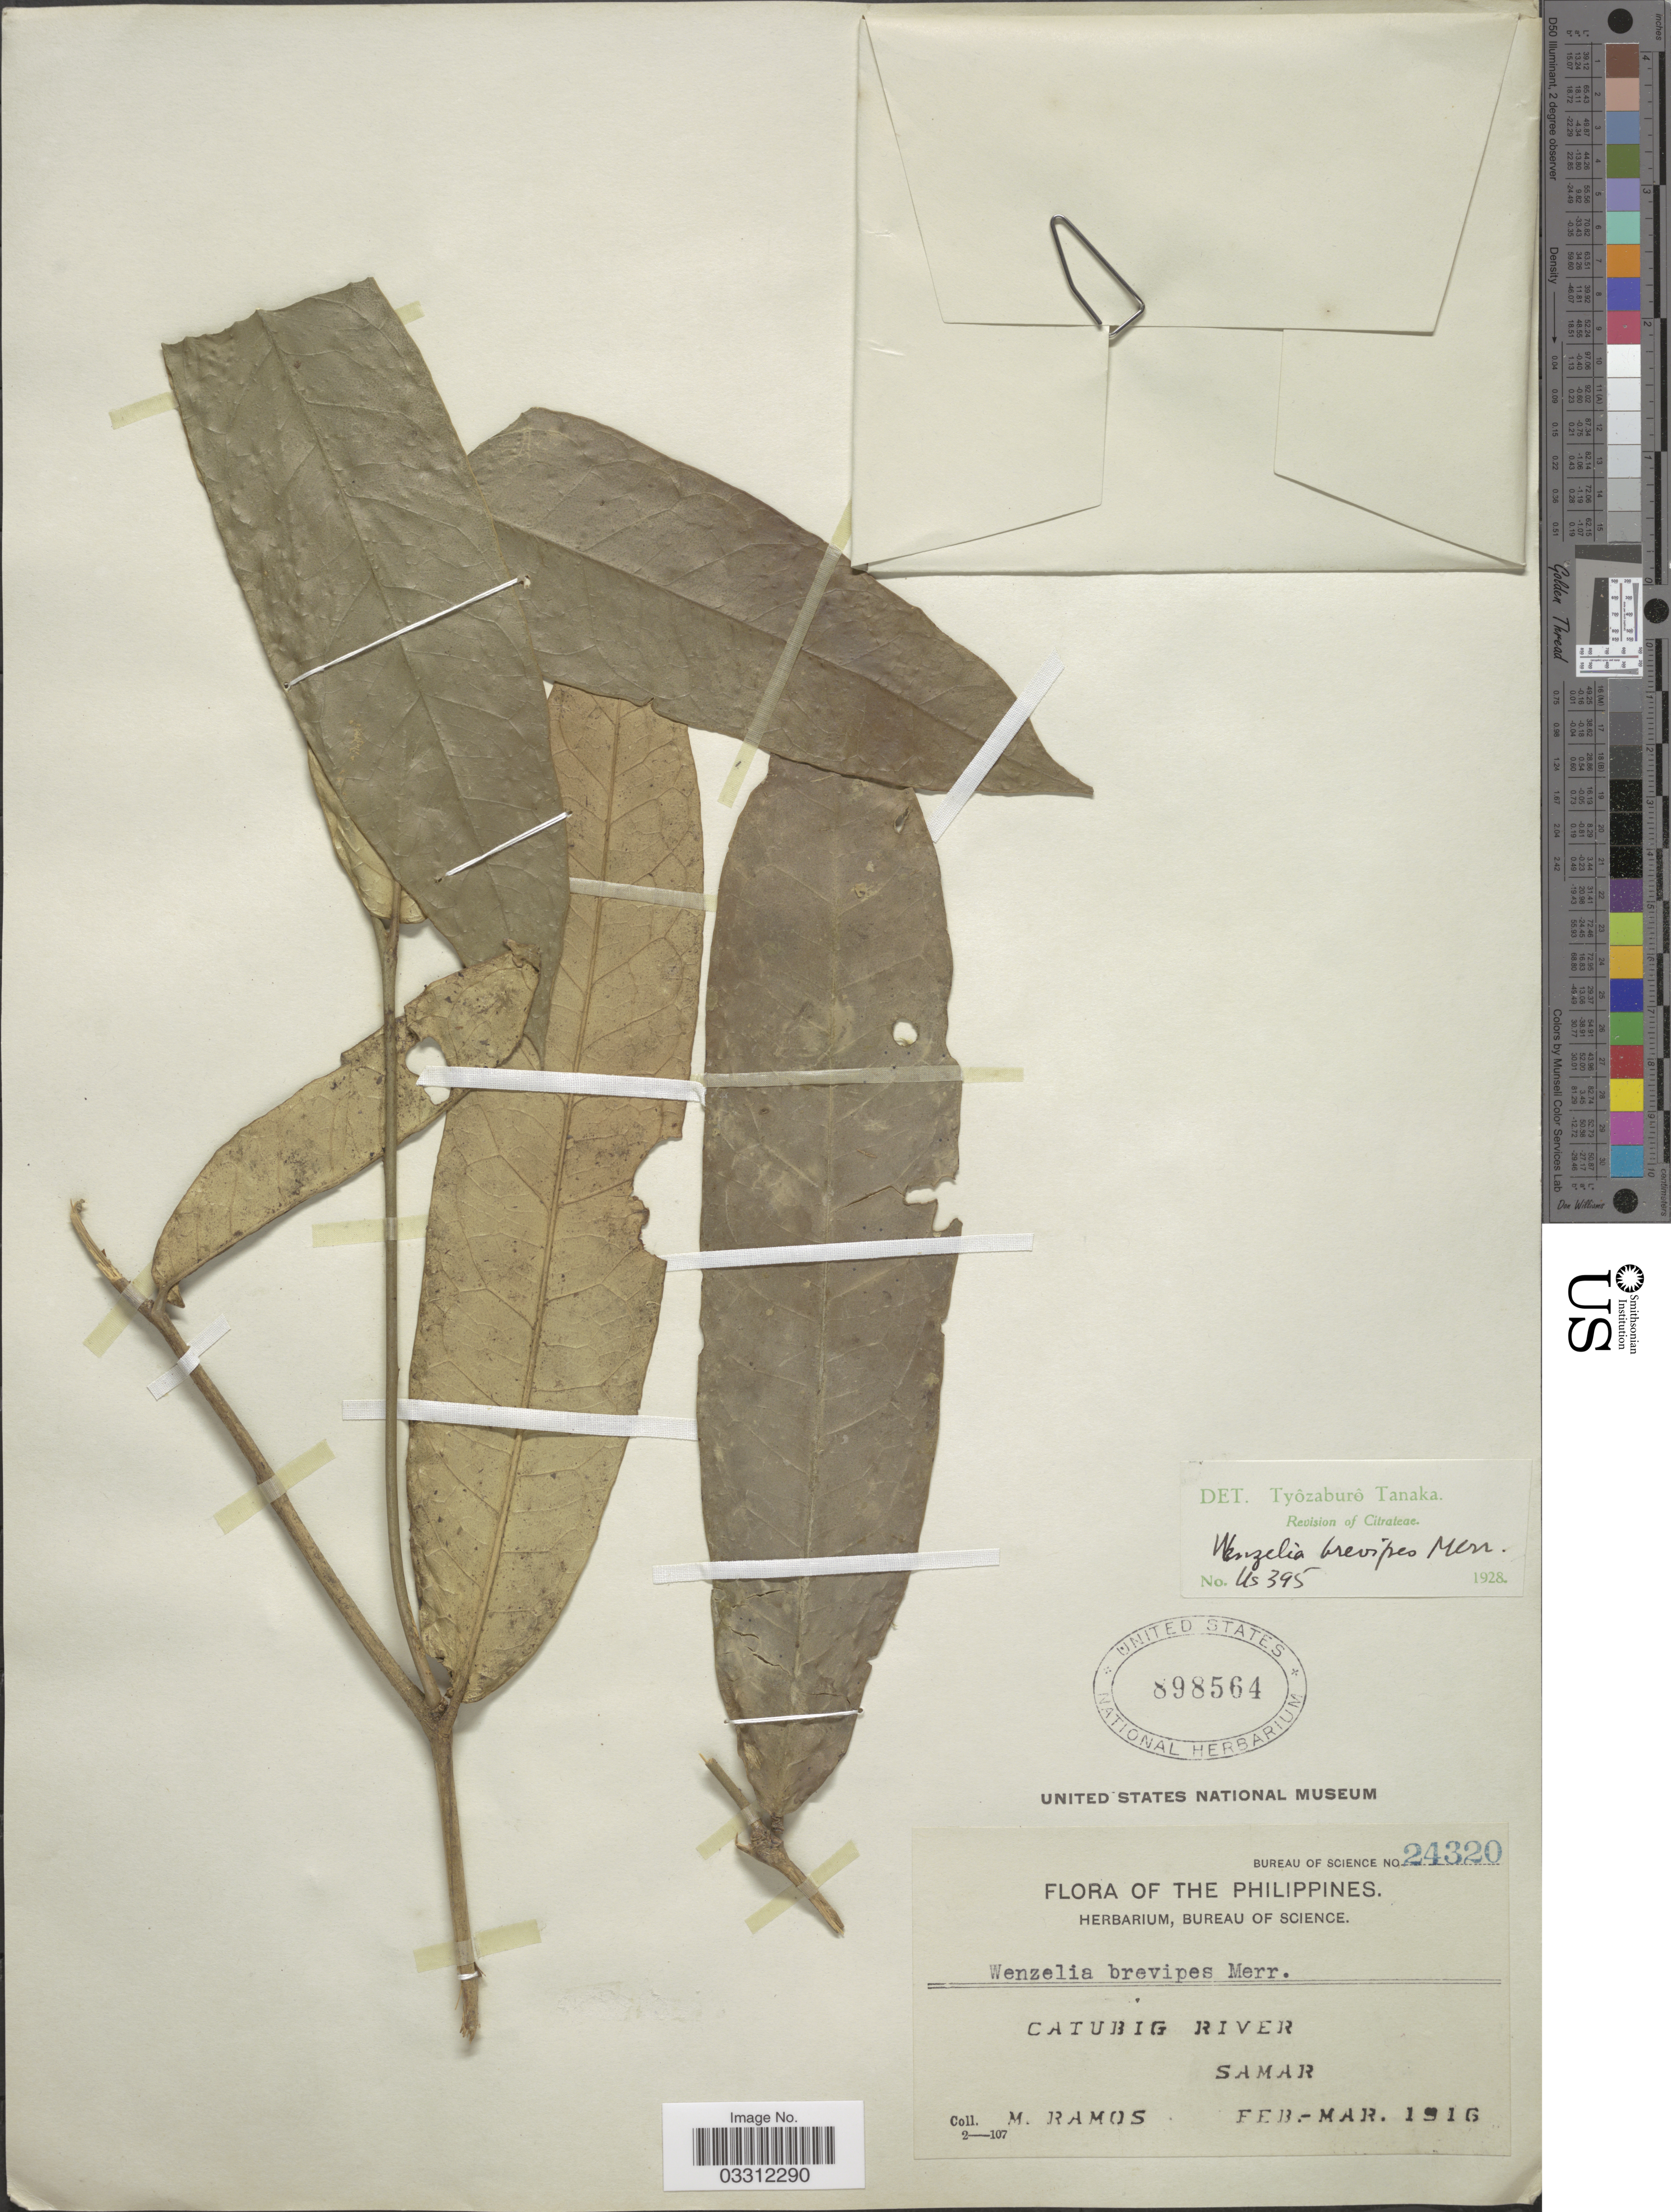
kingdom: Plantae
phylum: Tracheophyta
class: Magnoliopsida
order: Sapindales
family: Rutaceae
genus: Wenzelia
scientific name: Wenzelia brevipes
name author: Merr.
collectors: M. Ramos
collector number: Bureau of Science 24320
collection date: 1916-02/1916-03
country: Philippines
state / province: Eastern Visayas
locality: Catubig River, Samar.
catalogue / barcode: US 898564